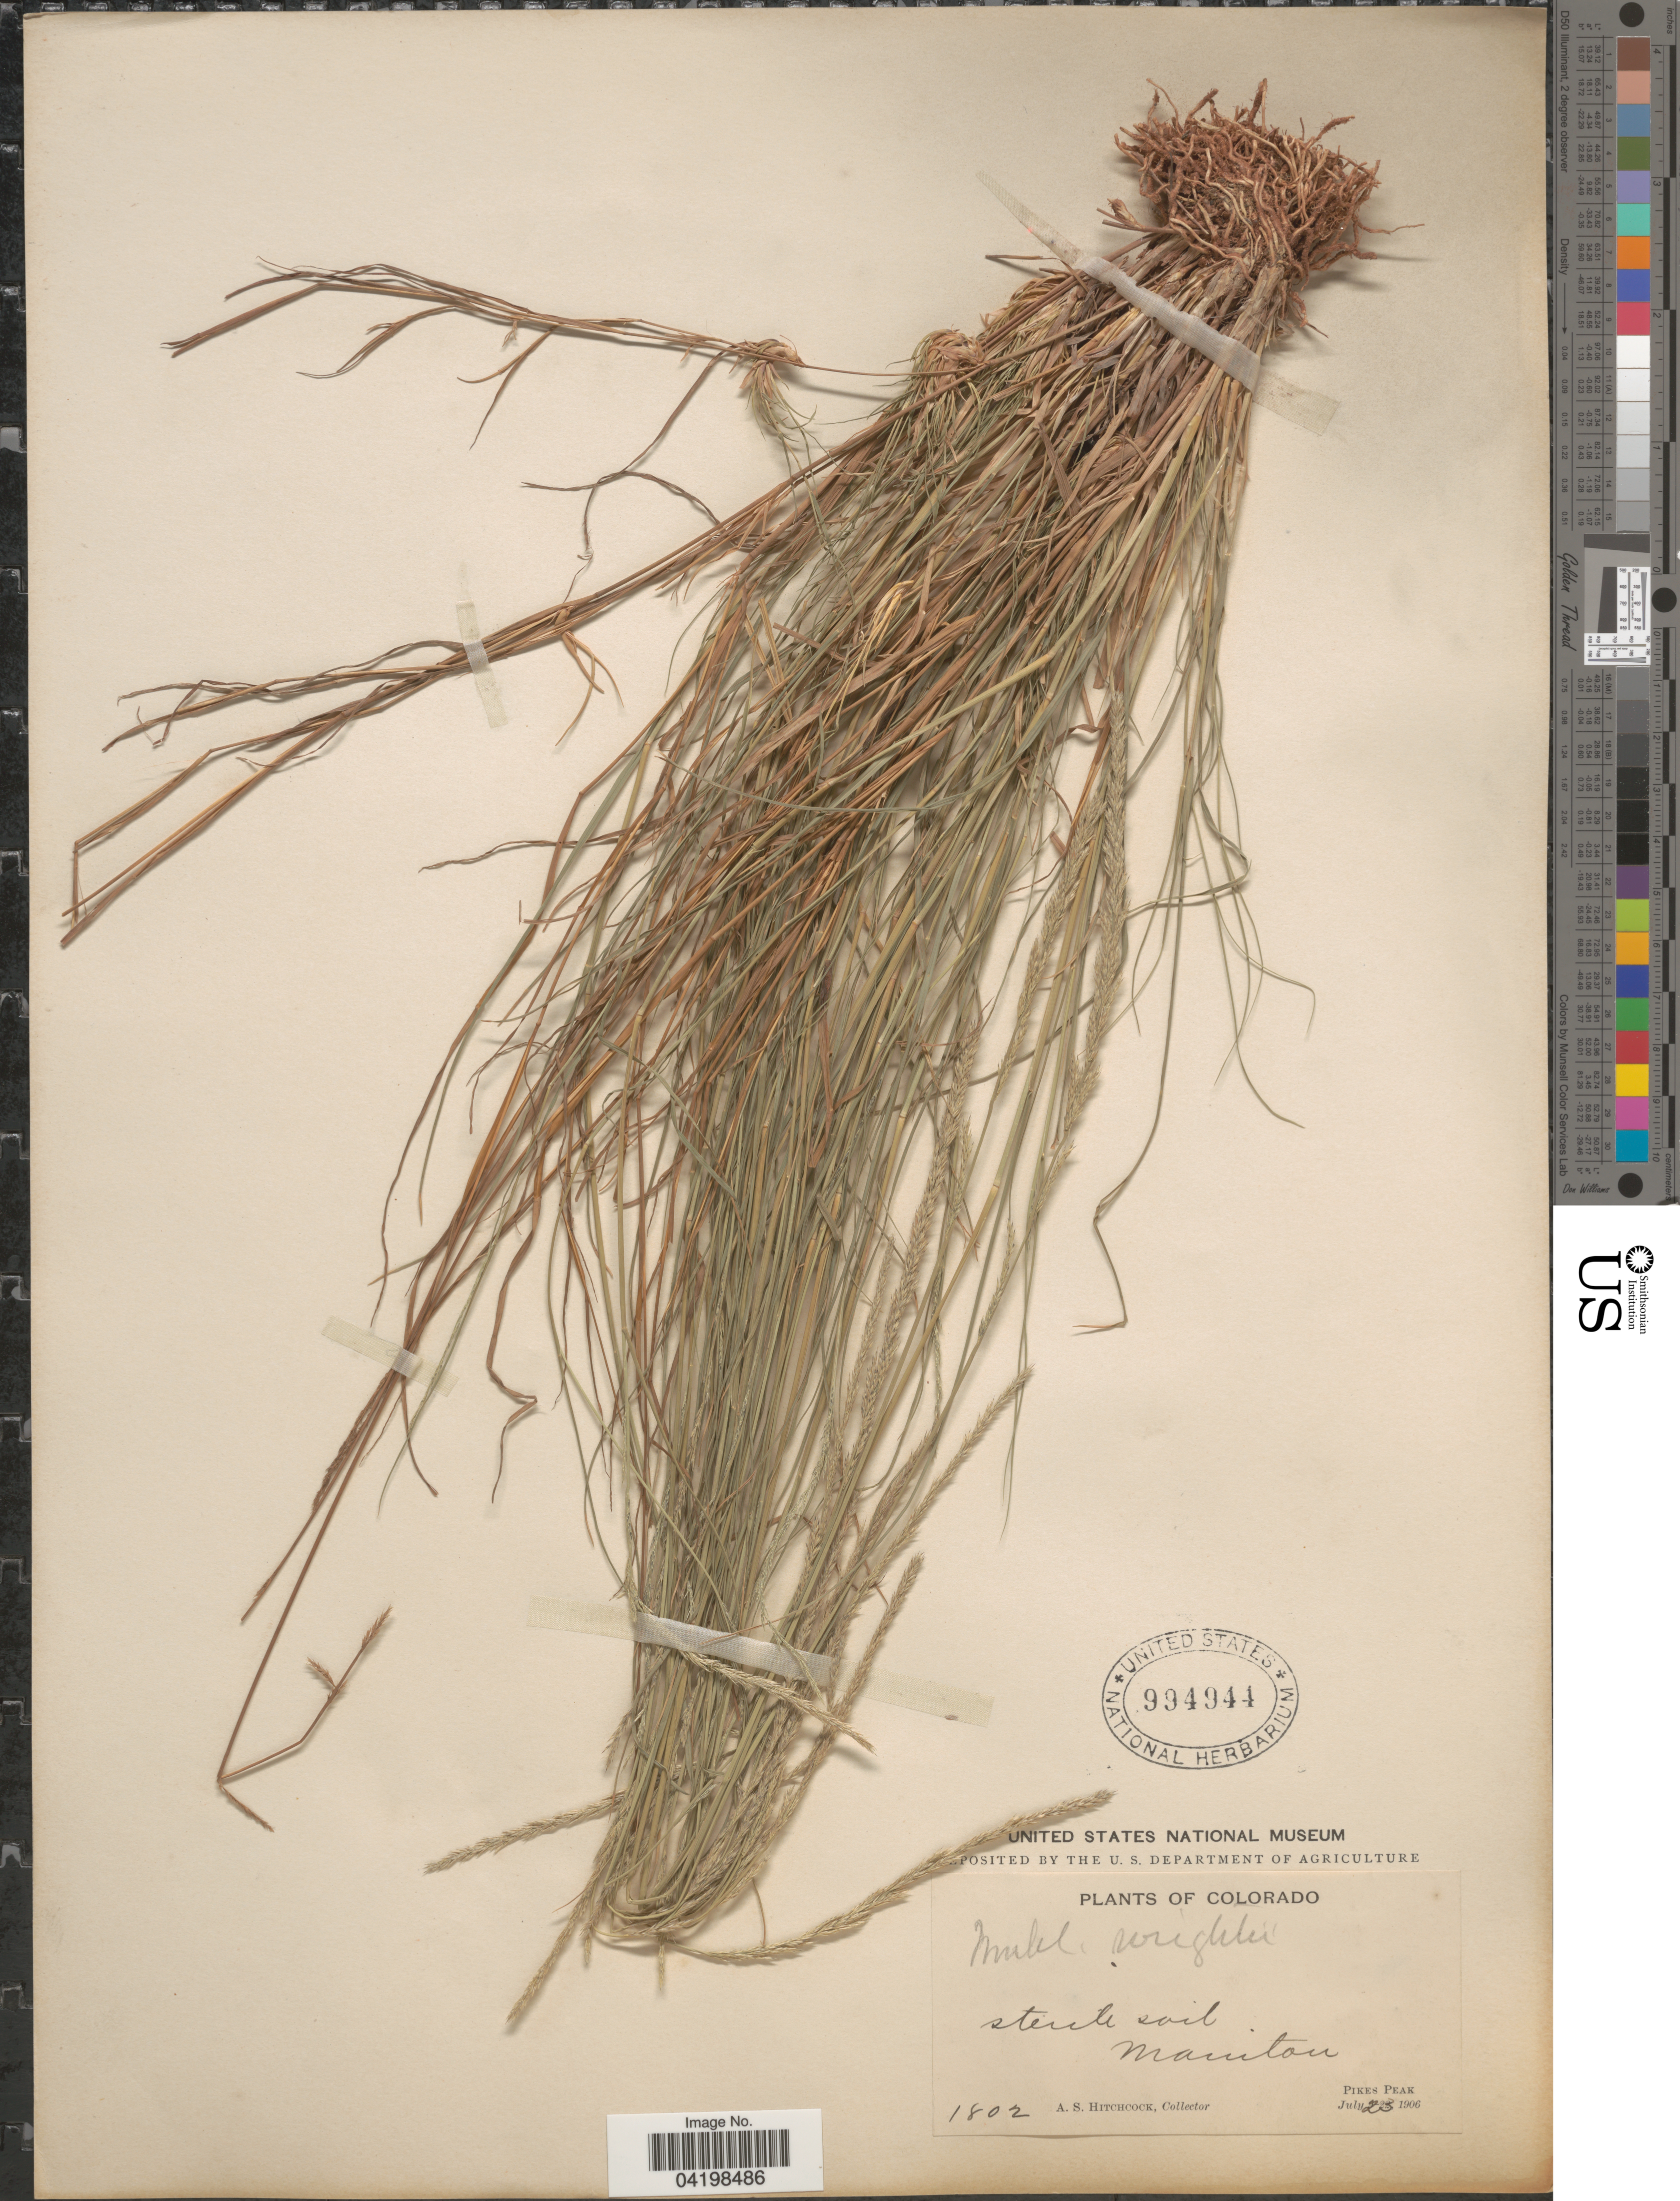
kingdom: Plantae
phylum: Tracheophyta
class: Liliopsida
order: Poales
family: Poaceae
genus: Muhlenbergia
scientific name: Muhlenbergia wrightii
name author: Vasey ex J.M. Coult.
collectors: A. S. Hitchcock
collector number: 1802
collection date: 1906-07-23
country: United States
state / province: Colorado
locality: Manitou. Pikes Peak.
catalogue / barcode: US 994944